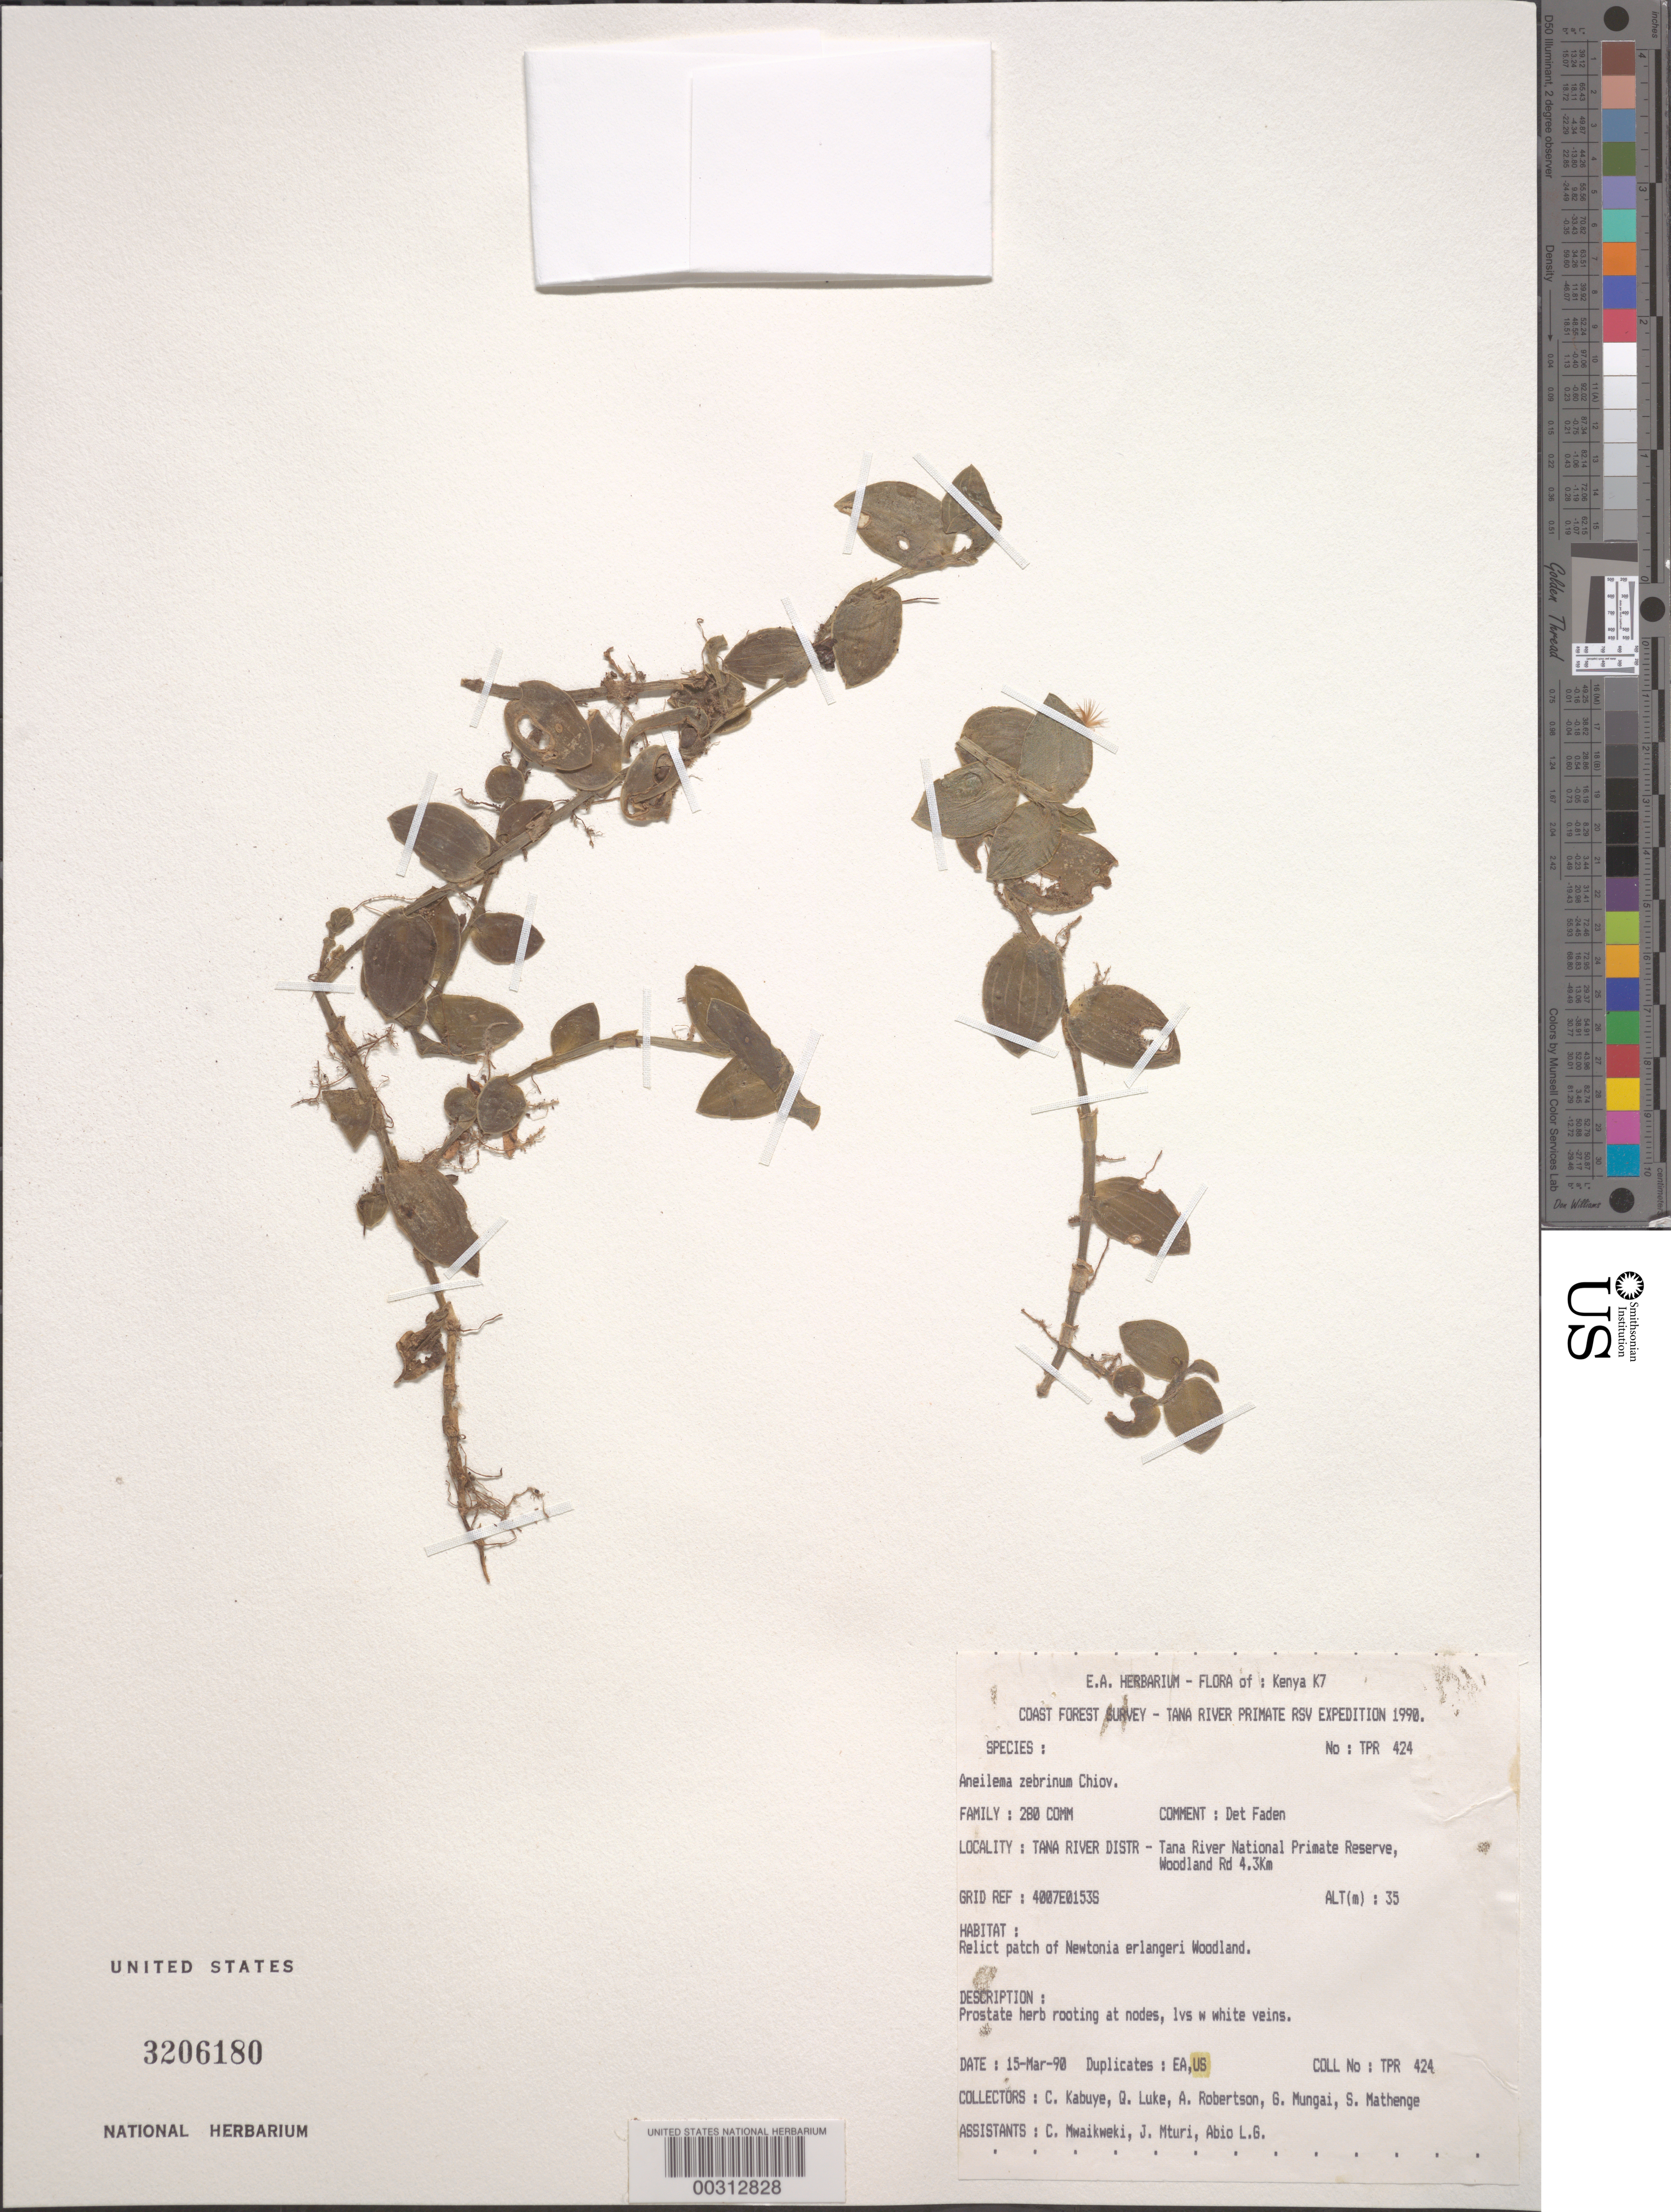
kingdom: Plantae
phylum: Tracheophyta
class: Liliopsida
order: Commelinales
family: Commelinaceae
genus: Aneilema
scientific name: Aneilema zebrinum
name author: Chiov.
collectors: C. Kabuye, G. Luke, A. Robertson, G. Mungai & S. Mathenge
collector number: Tpr 424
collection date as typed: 15 Mar 1990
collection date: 1990-03-15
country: Kenya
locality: Tana river national primate reserve, woodland road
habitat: Woodland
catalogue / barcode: US 3206180